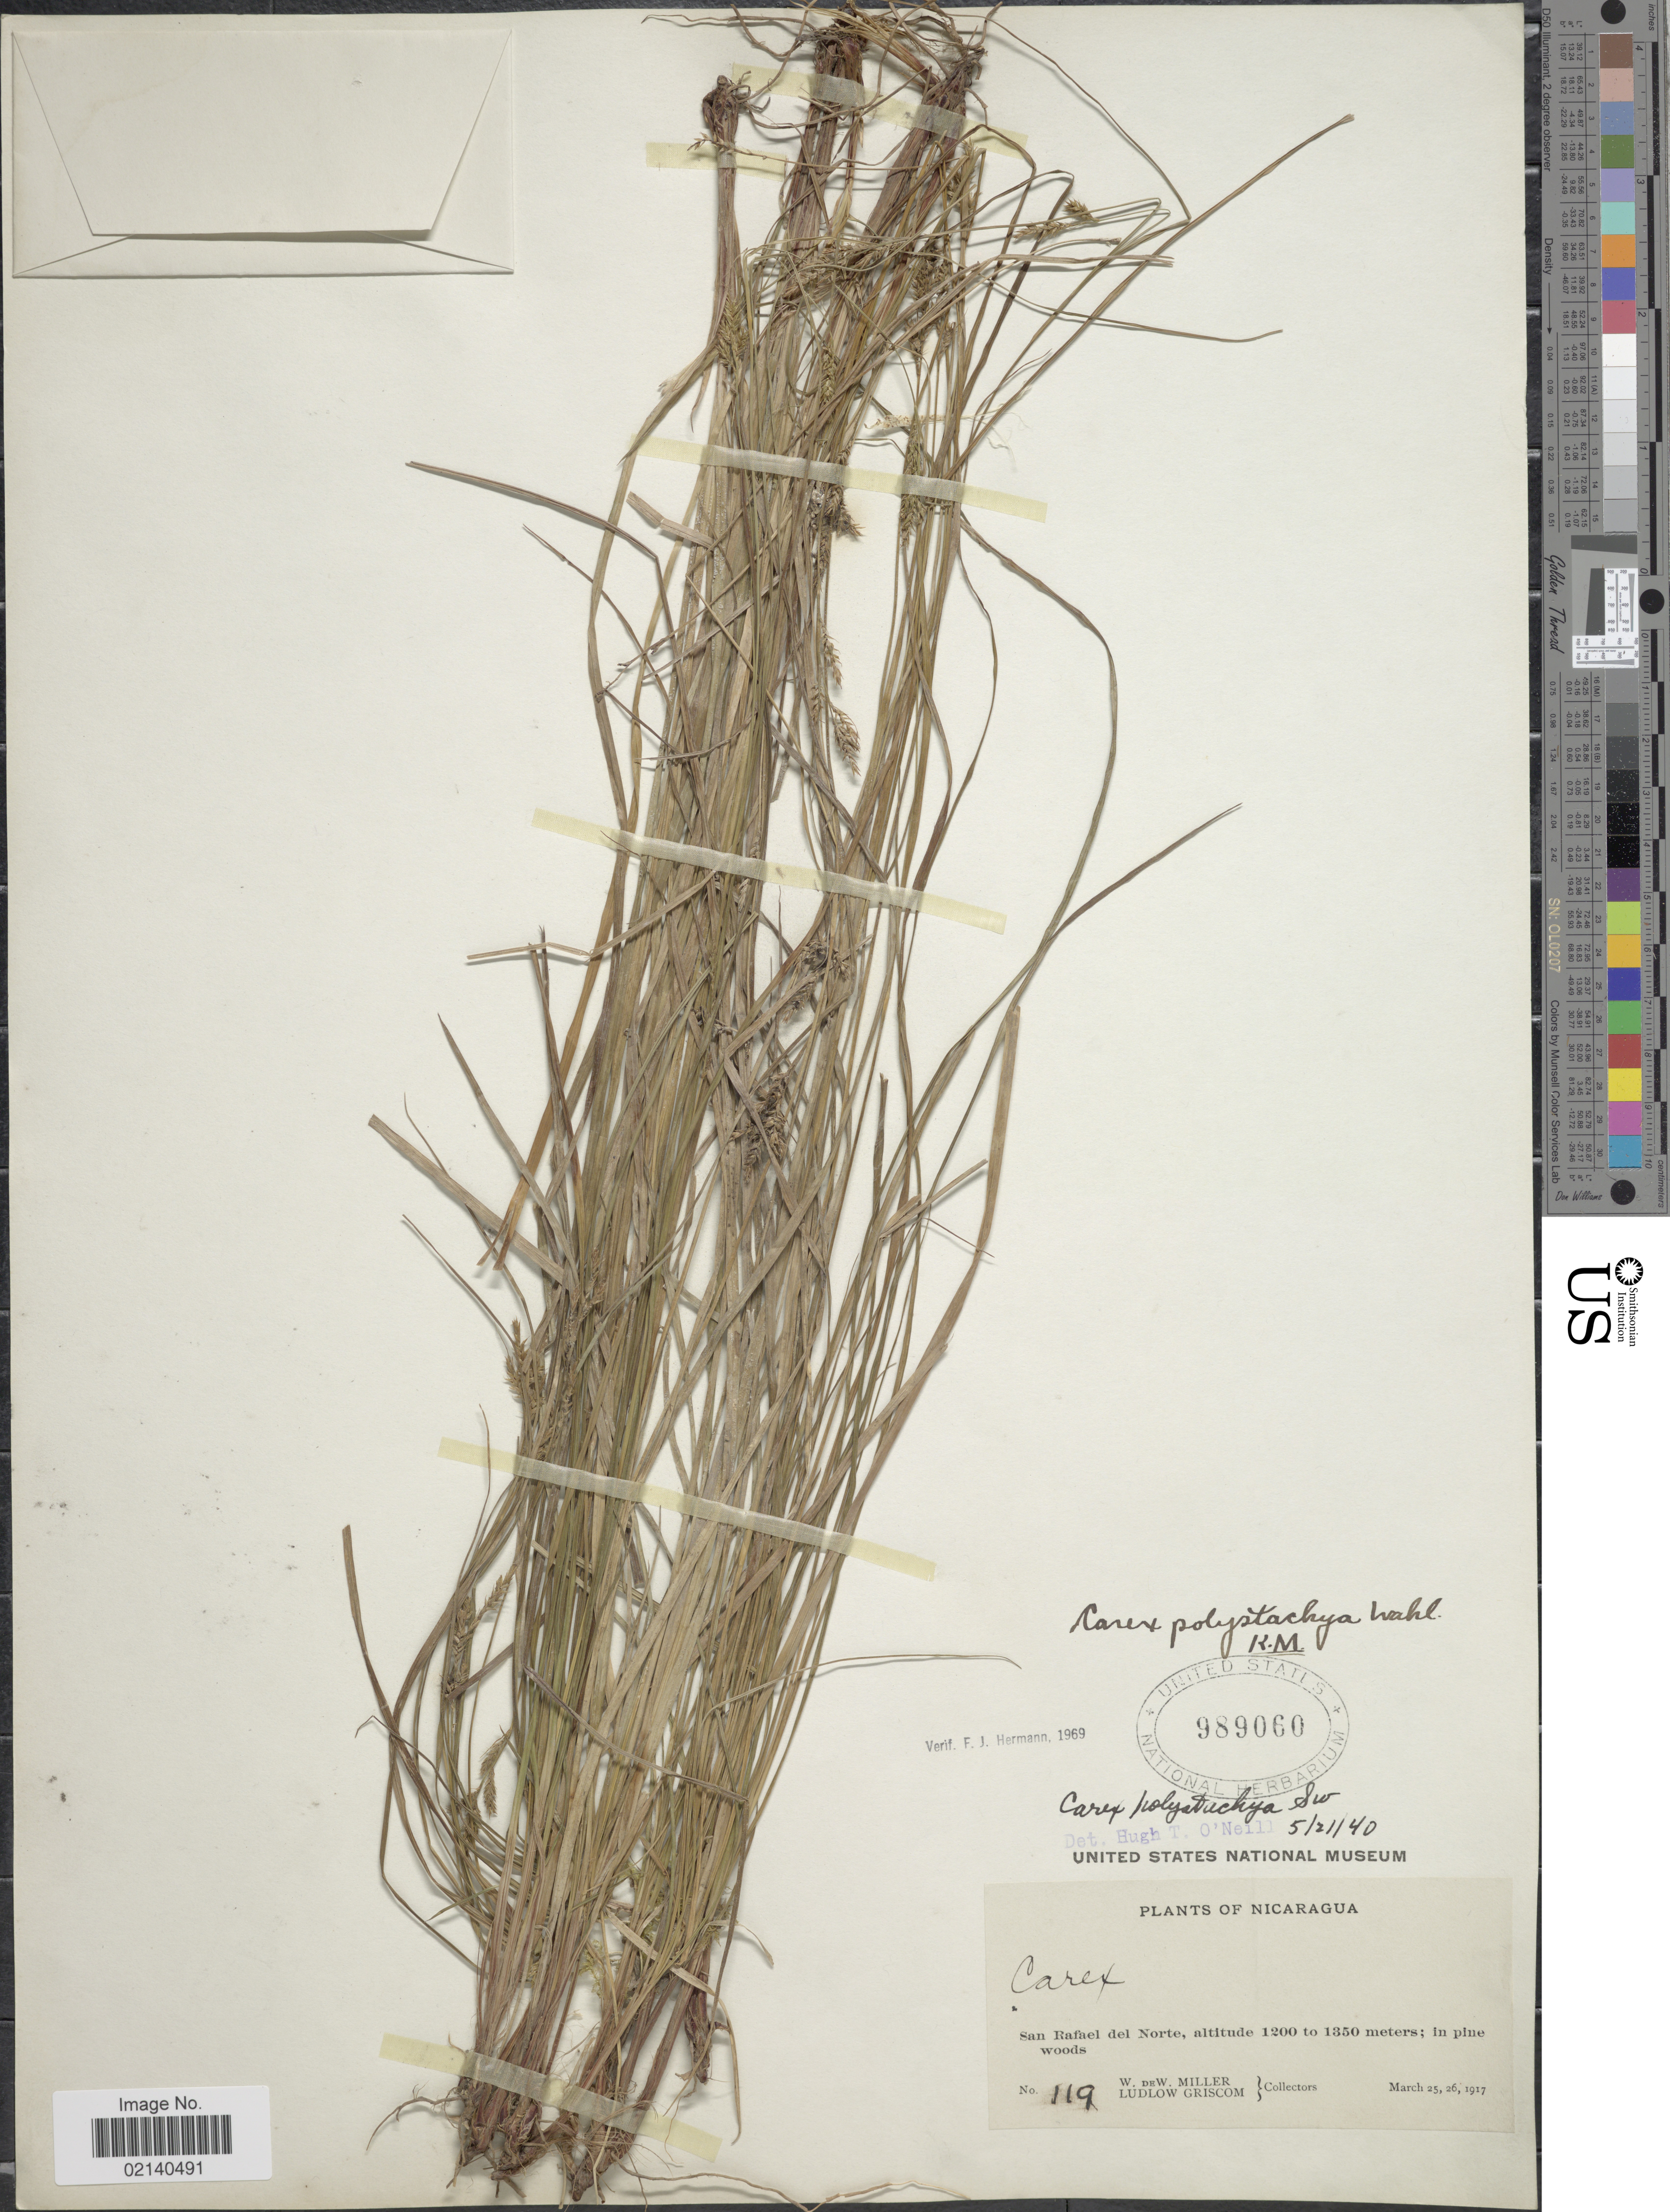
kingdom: Plantae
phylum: Tracheophyta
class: Liliopsida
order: Poales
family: Cyperaceae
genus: Carex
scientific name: Carex polystachya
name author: Sw. ex Wahlenb.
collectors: W. De Witt Miller & L. Griscom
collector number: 119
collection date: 1917-03-25/1917-03-26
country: Nicaragua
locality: San Rafael del Norte.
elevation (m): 1200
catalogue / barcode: US 989060